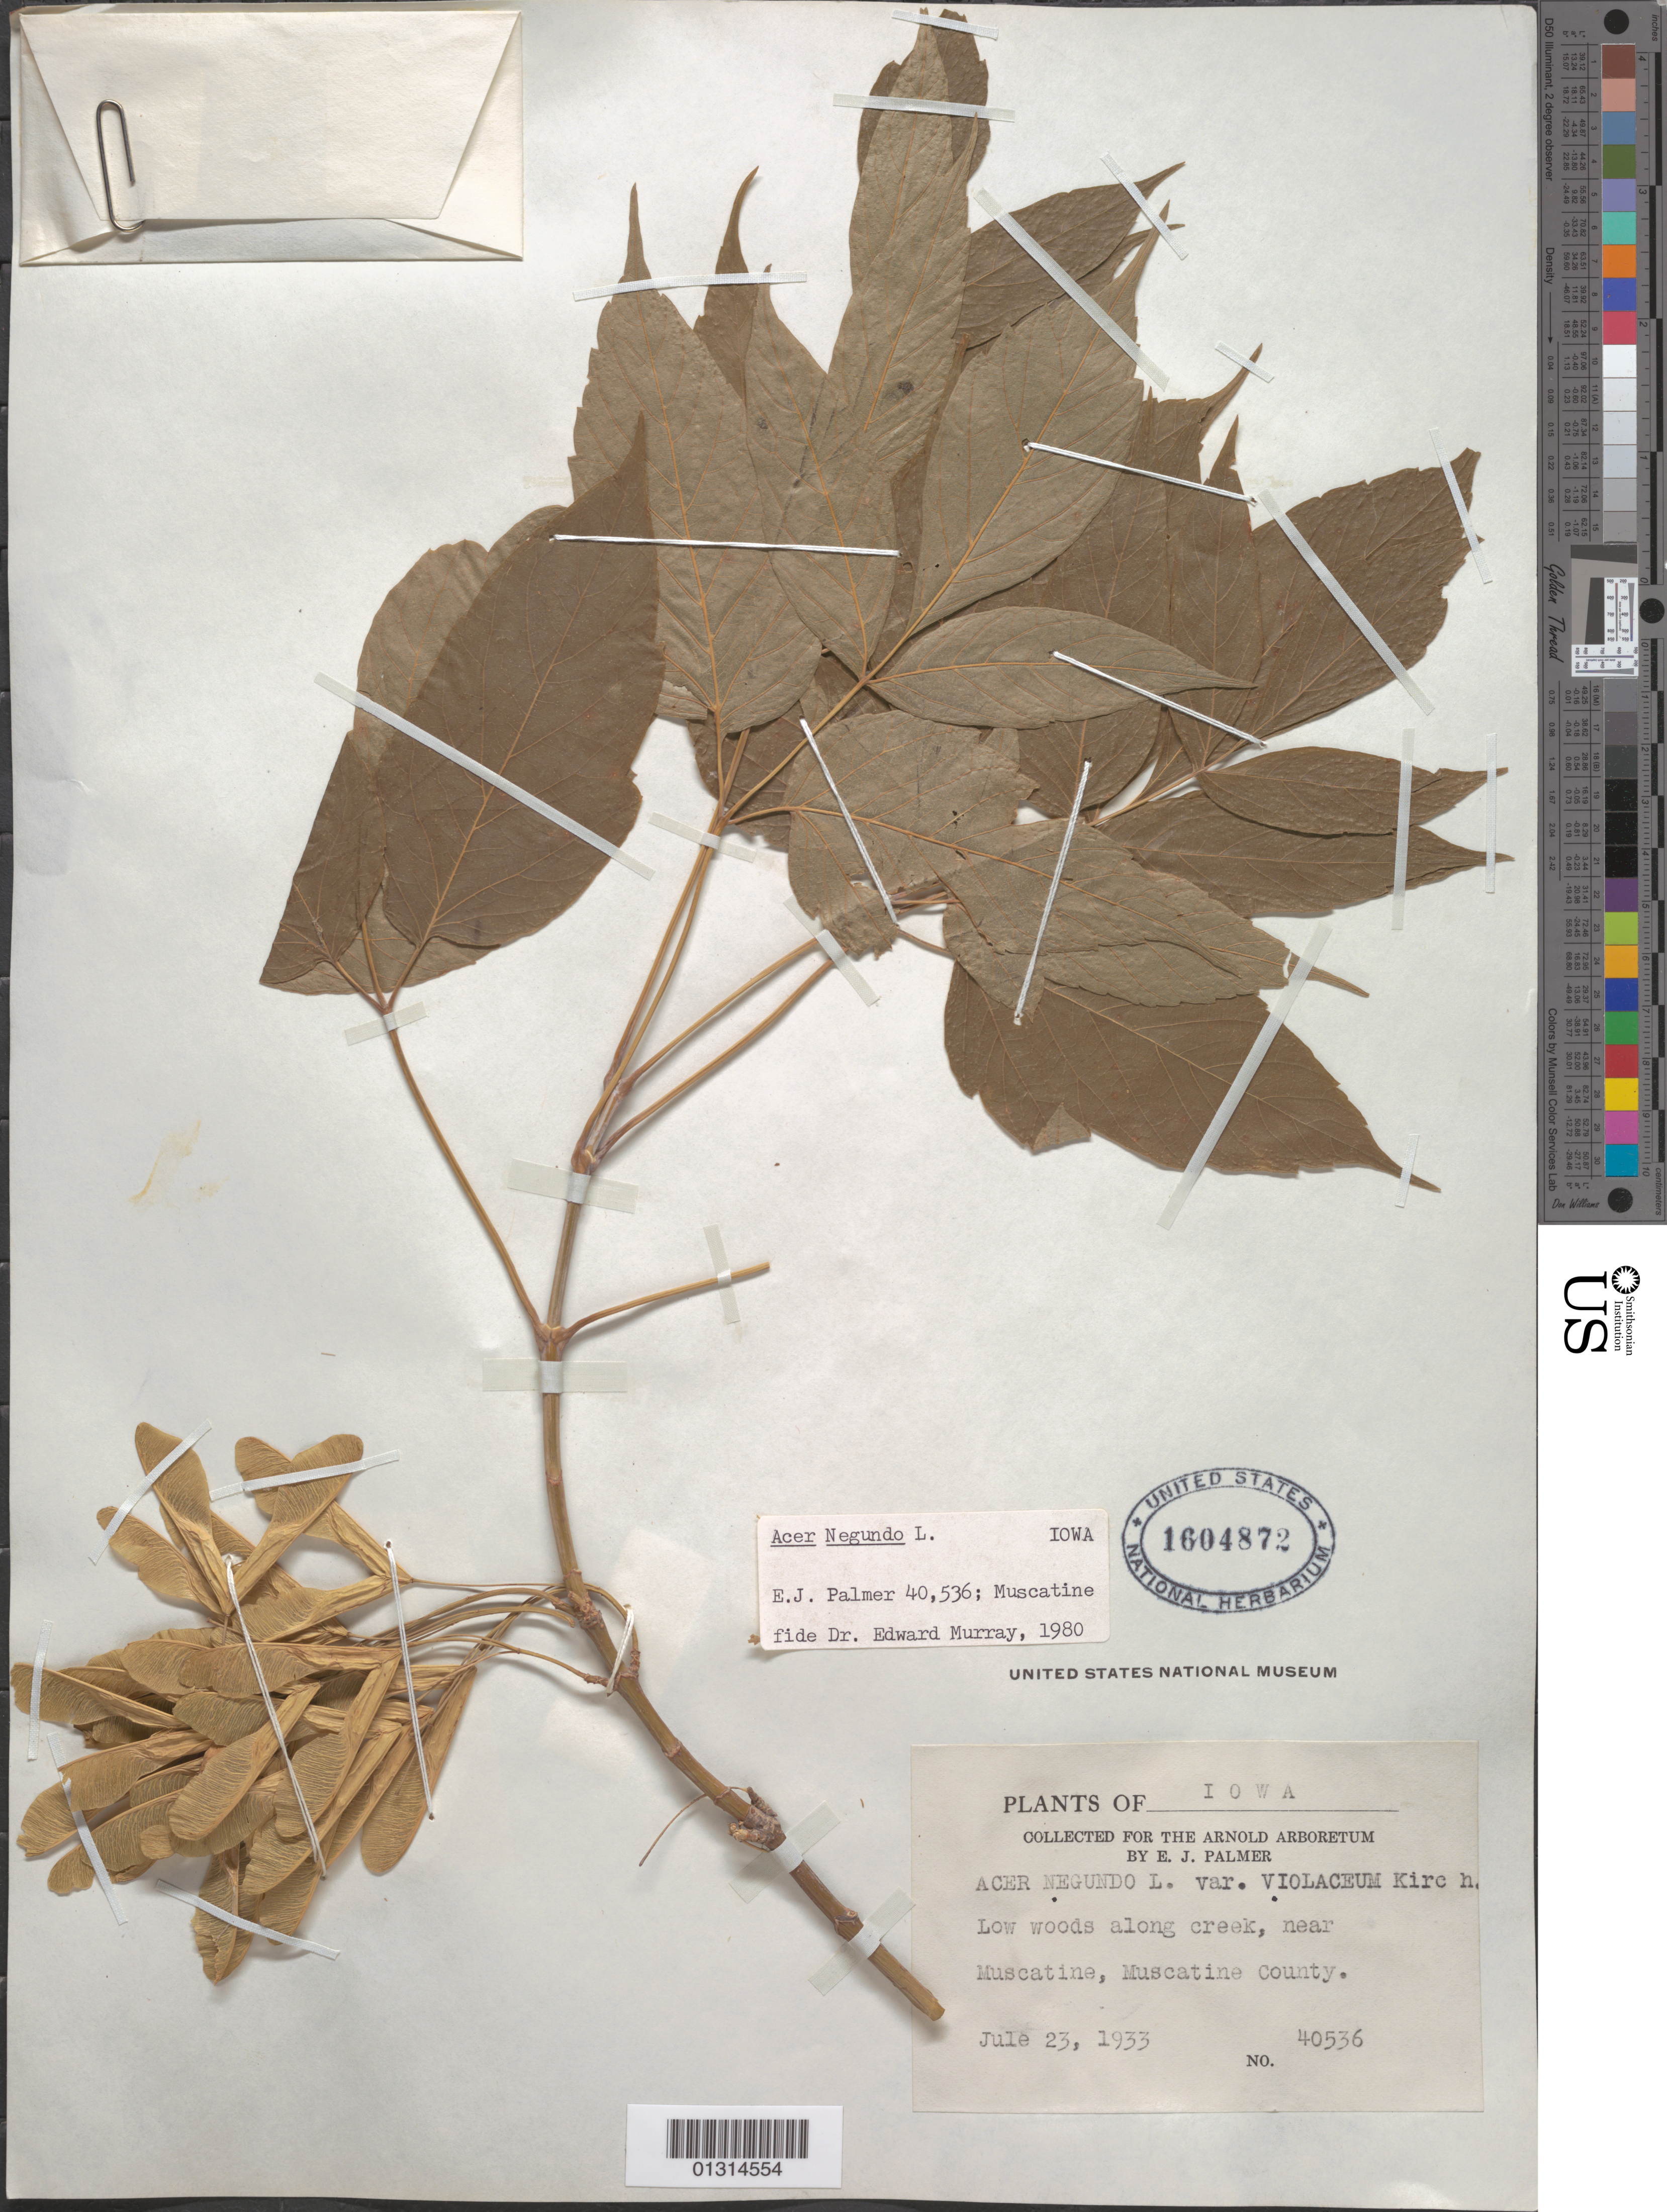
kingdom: Plantae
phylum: Tracheophyta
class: Magnoliopsida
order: Sapindales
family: Sapindaceae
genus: Acer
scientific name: Acer negundo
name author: L.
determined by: Murray, Edward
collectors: E. Palmer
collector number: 40536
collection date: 1933-07-23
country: United States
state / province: Iowa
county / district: Muscatine County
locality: Muscatine County, near Muscatine.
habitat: Woods along creek.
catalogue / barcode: US 1604872